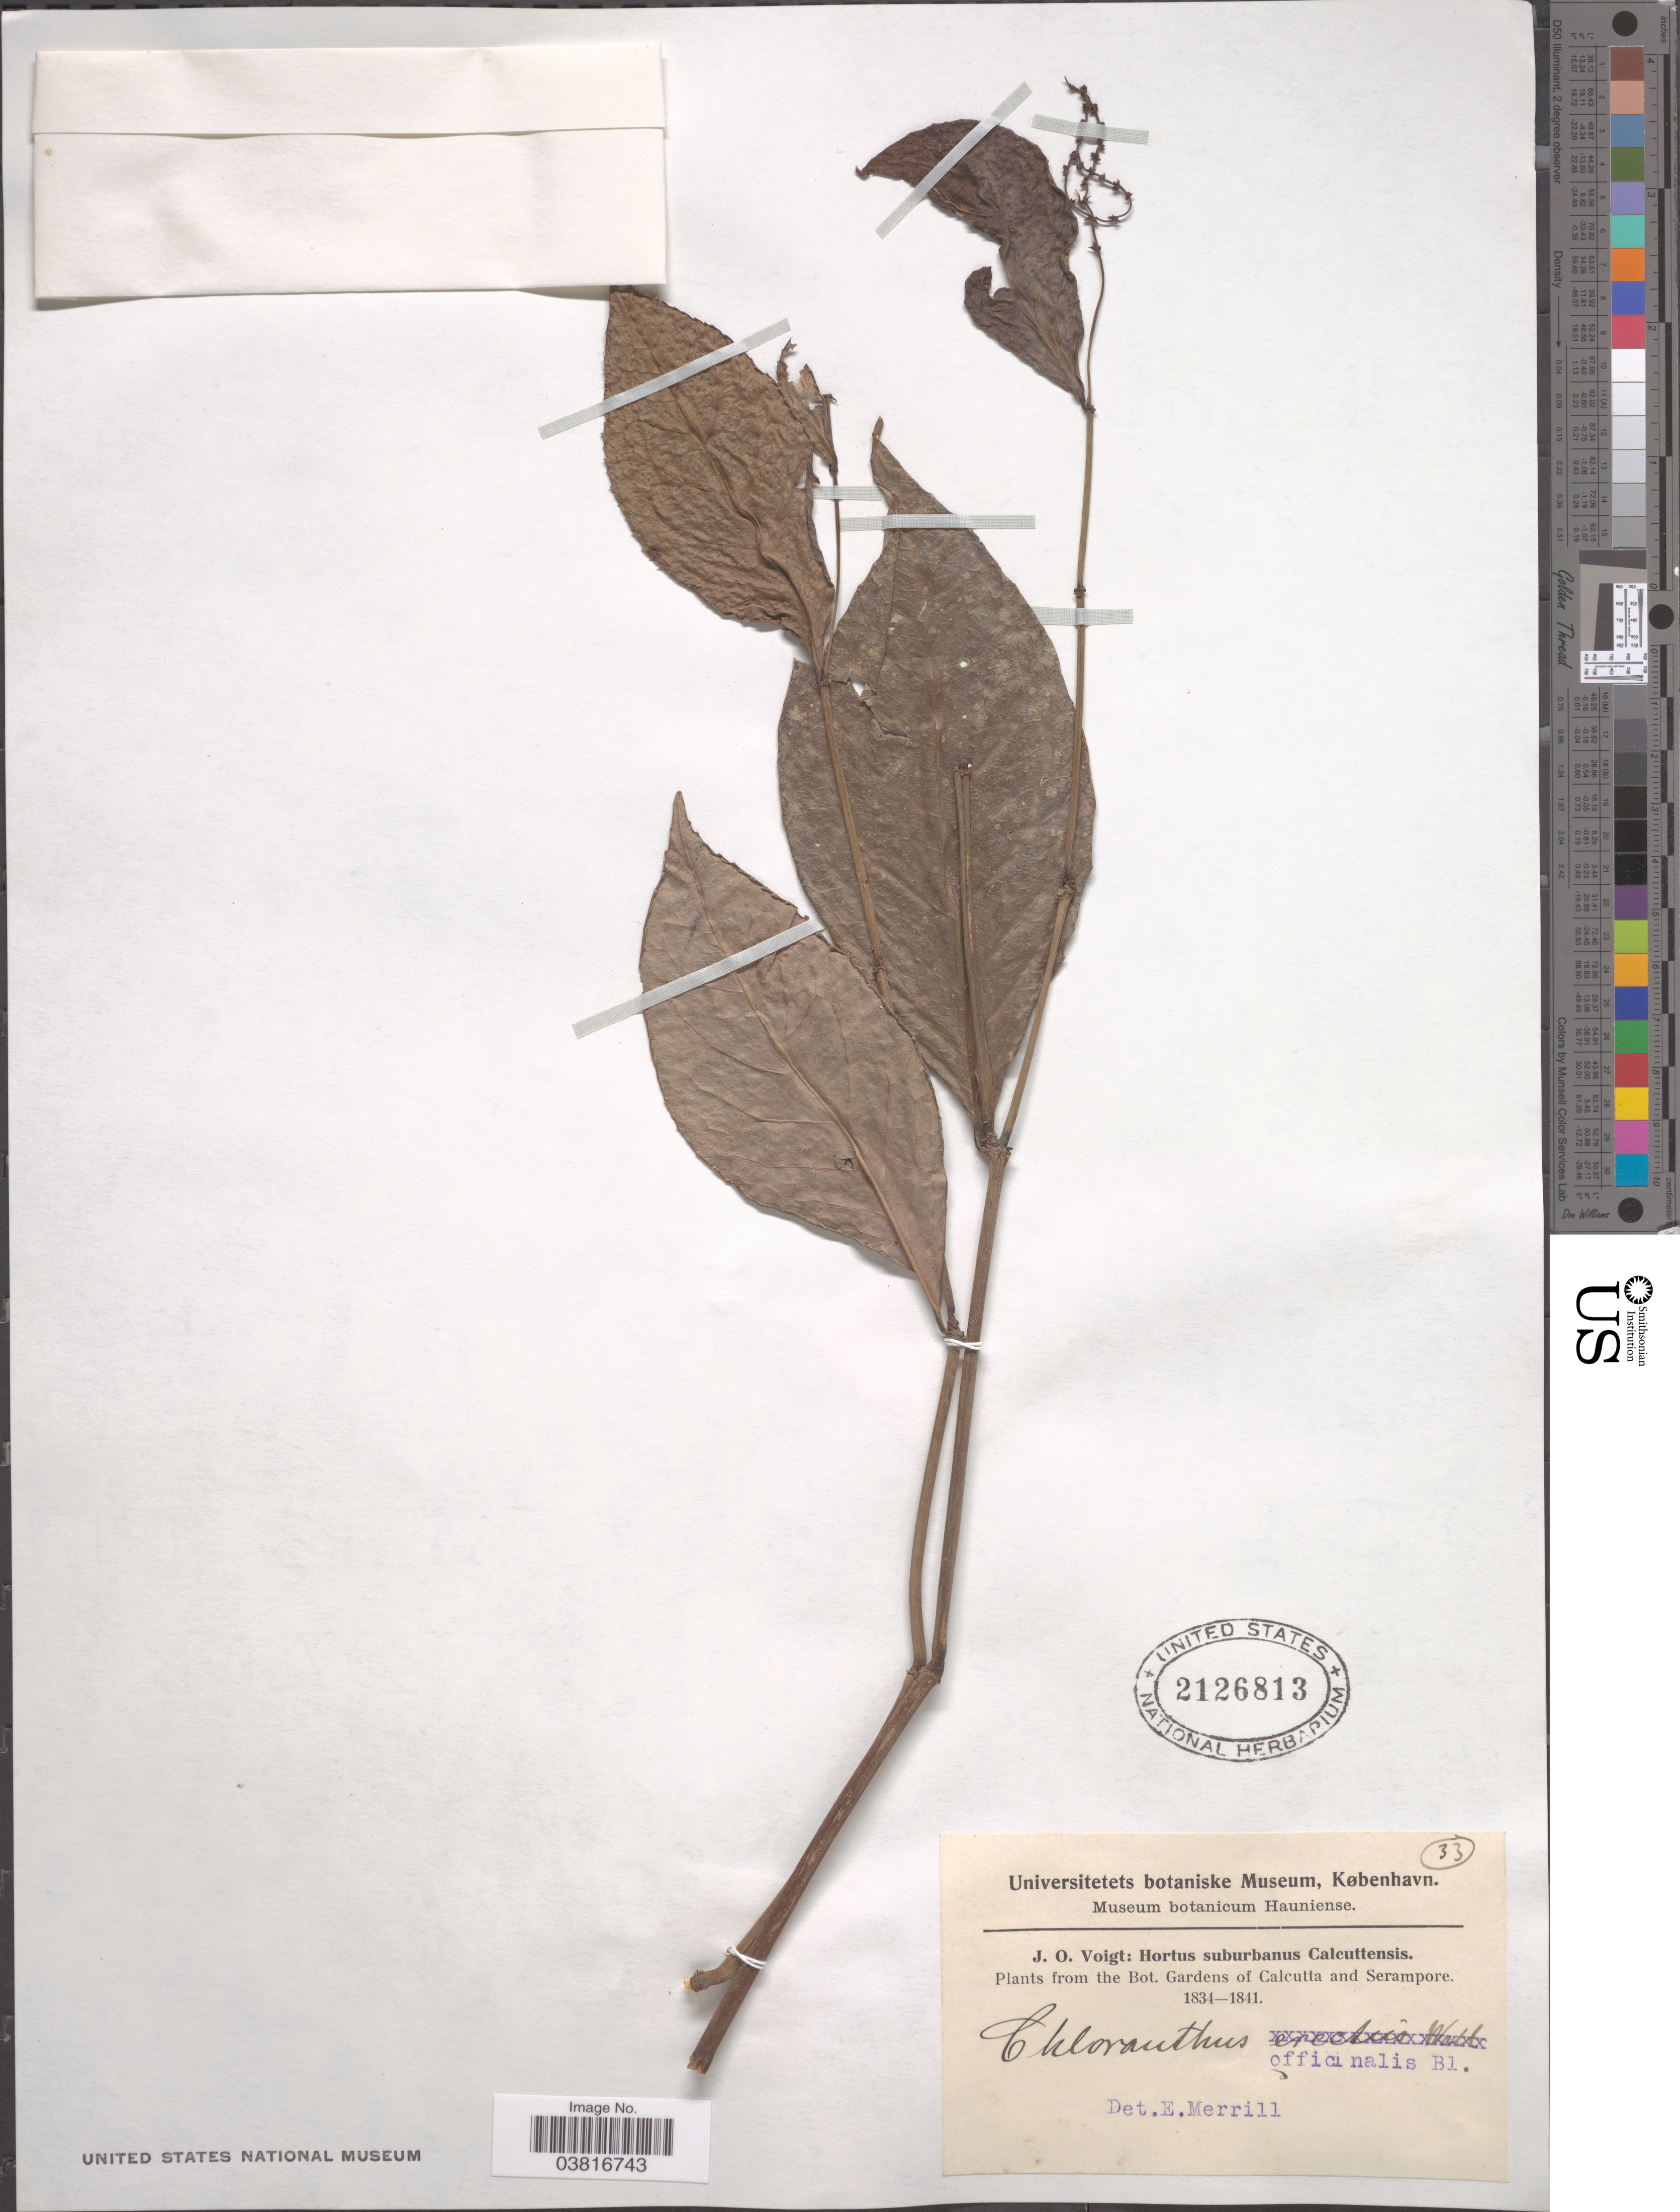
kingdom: Plantae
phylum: Tracheophyta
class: Magnoliopsida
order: Chloranthales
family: Chloranthaceae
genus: Chloranthus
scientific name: Chloranthus erectus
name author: (Buch.-Ham.) Verdc.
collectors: J. O. Voigt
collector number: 33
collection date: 1834/1841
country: India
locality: The Bot. Gardens of Calcutta and Serampore.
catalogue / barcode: US 2126813